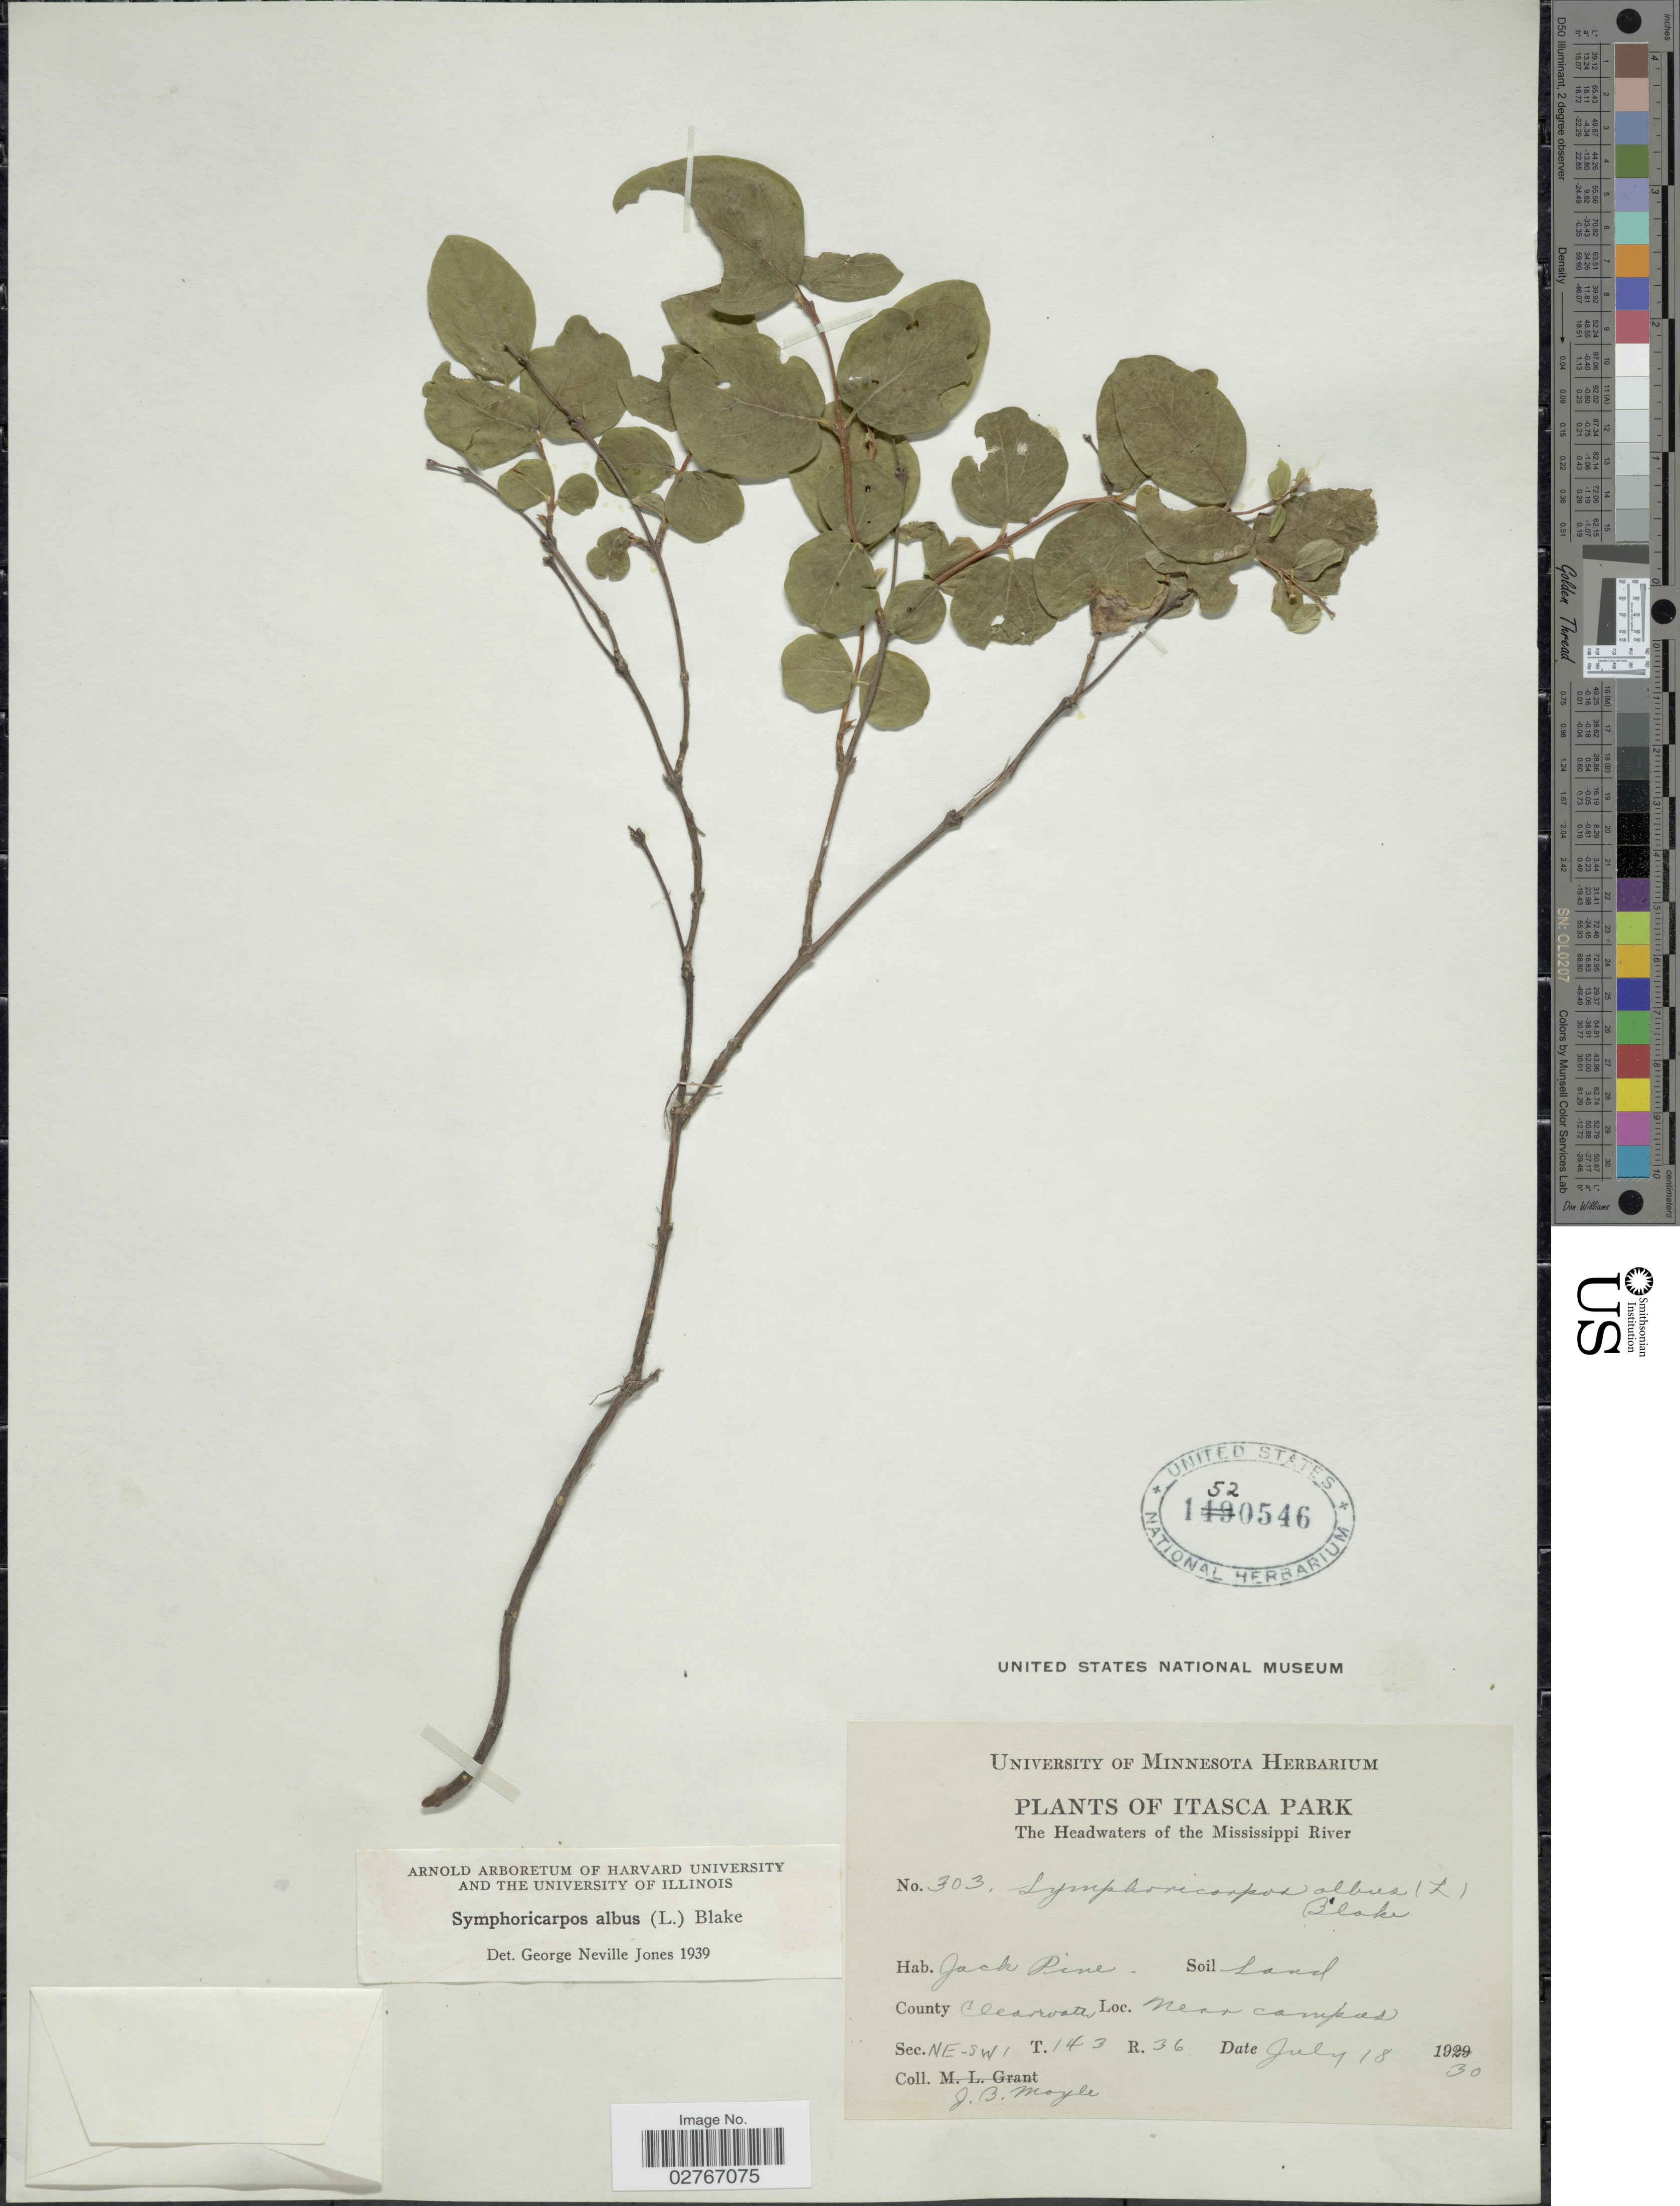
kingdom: Plantae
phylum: Tracheophyta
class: Magnoliopsida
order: Dipsacales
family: Caprifoliaceae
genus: Symphoricarpos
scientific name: Symphoricarpos albus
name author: (L.) S.F. Blake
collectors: J. Moyle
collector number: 303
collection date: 1930-07-18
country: United States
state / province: Minnesota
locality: Itasca Park, The Headwaters of the Mississippi River, Jack Pine, County Clearwater, near Campus, Sec. NE-SW1 T.143 R.36.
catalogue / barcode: US 1520546